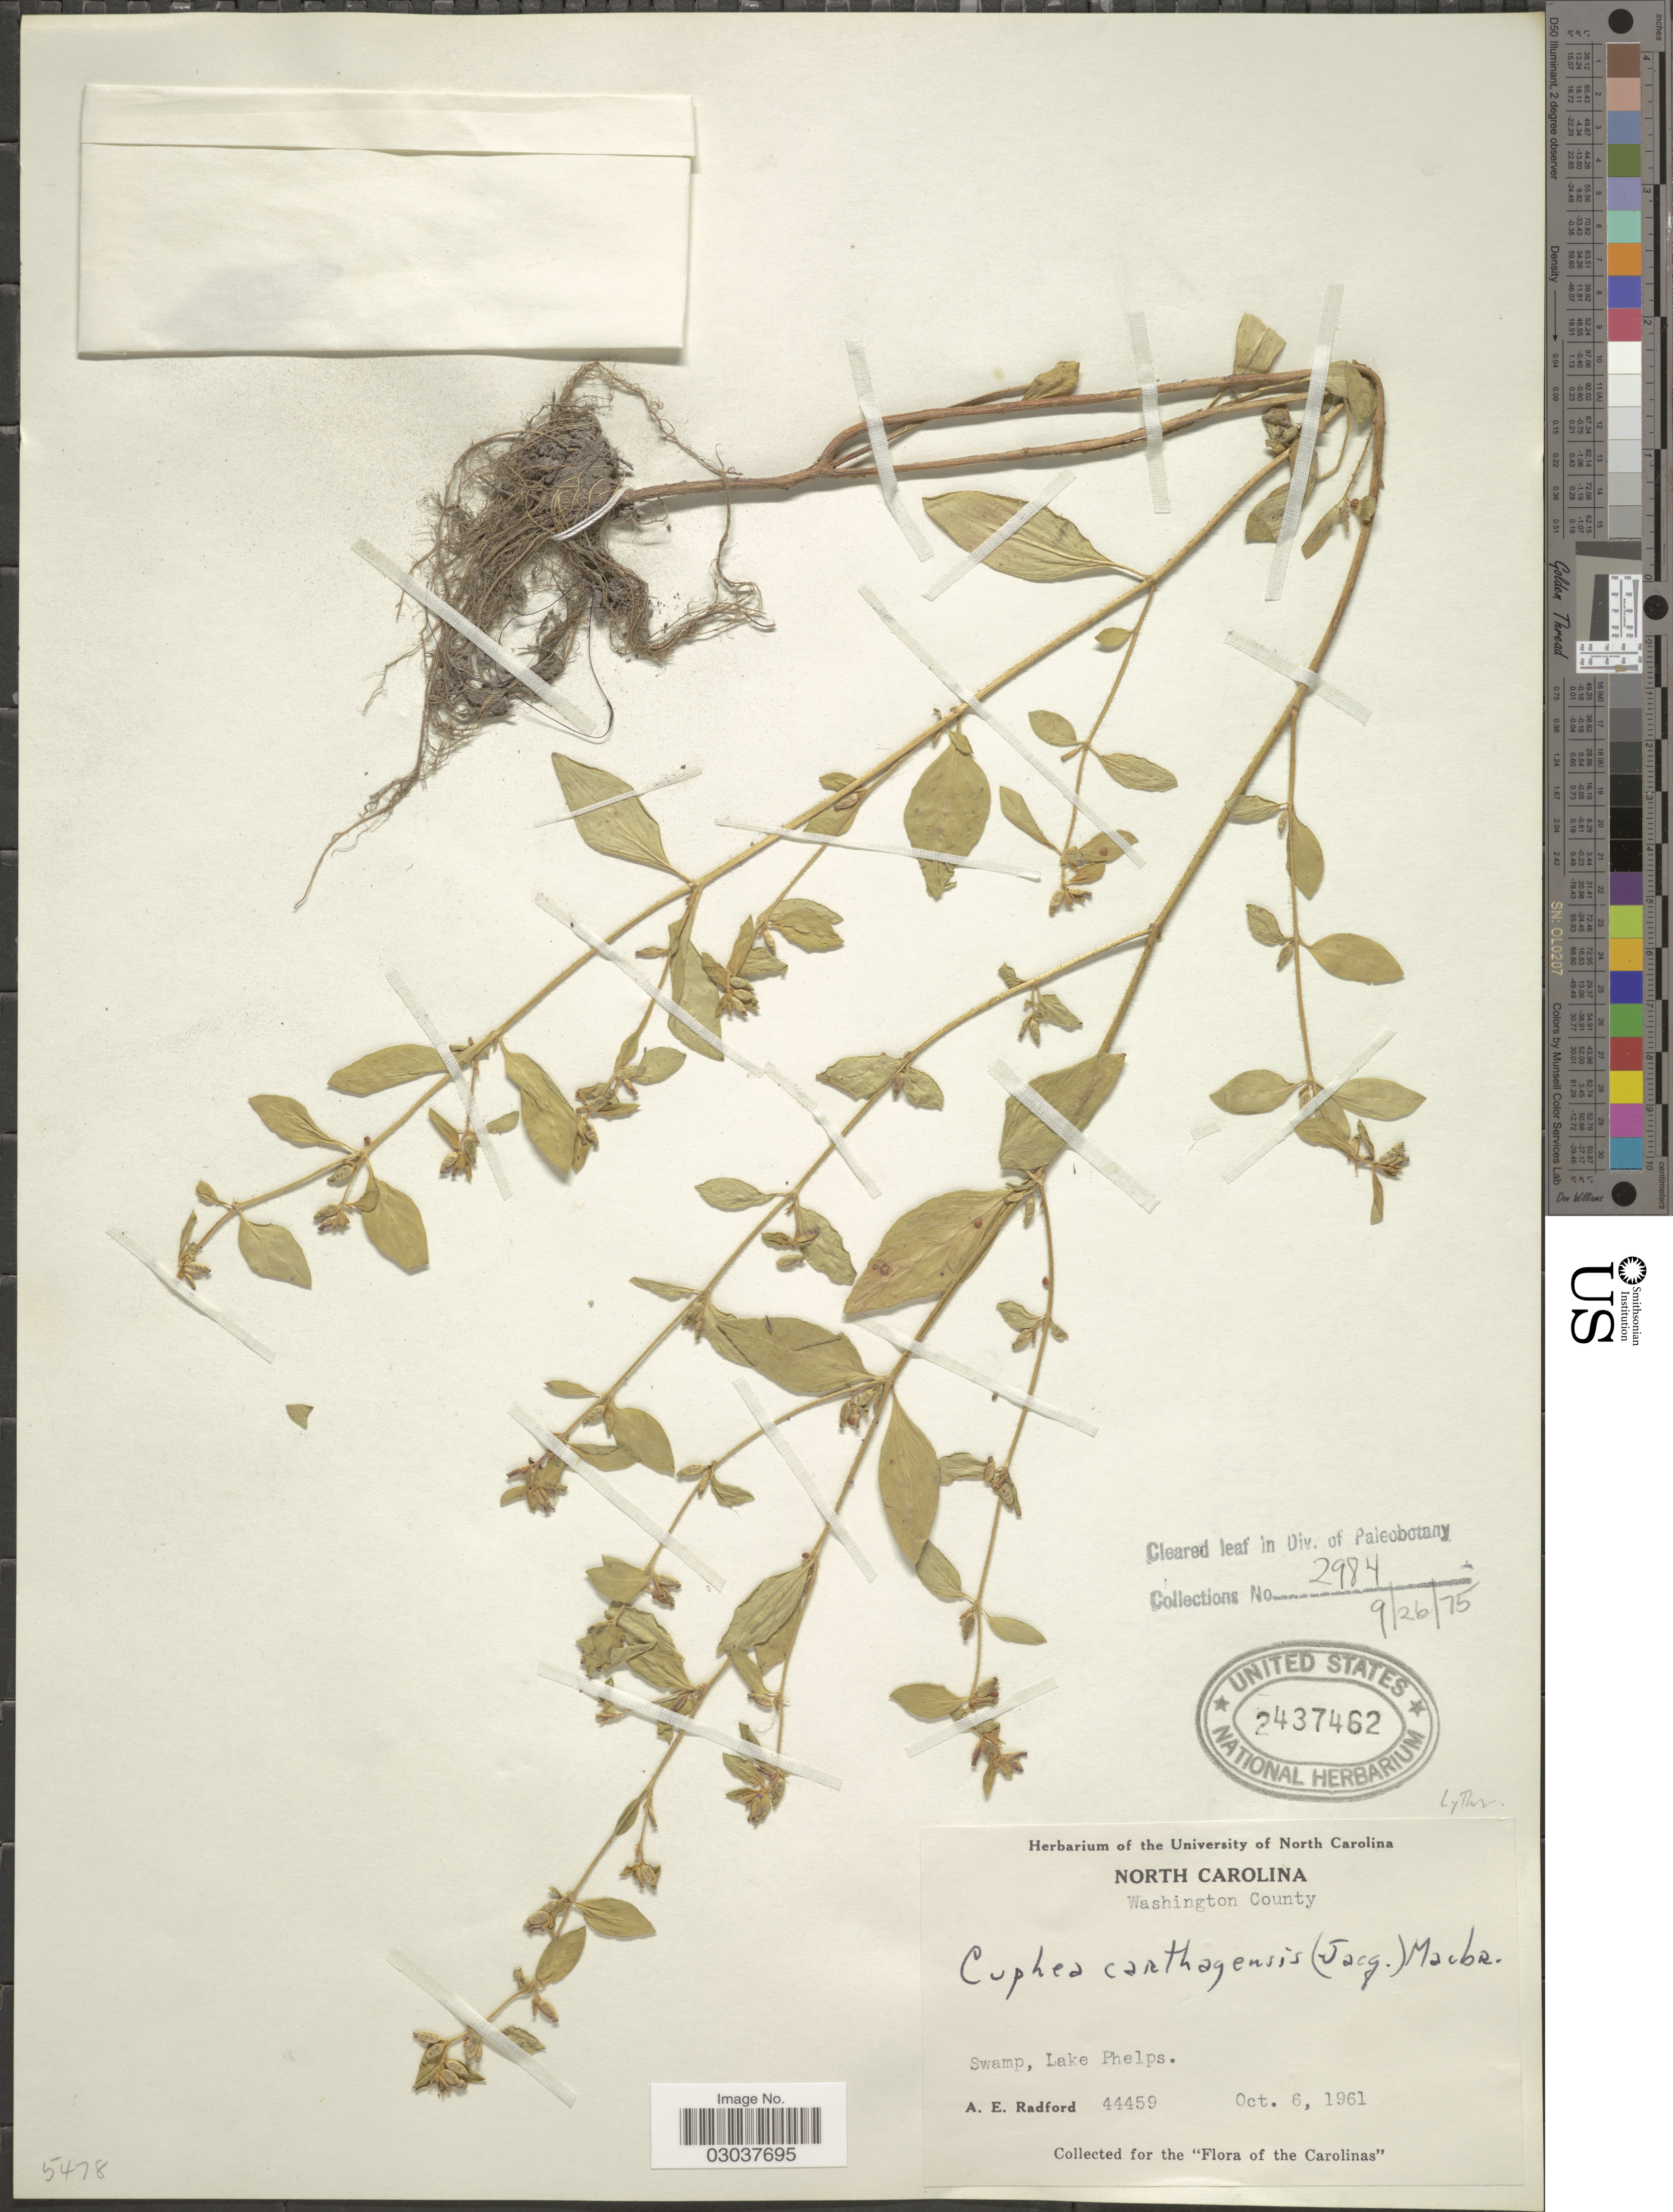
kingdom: Plantae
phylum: Tracheophyta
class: Magnoliopsida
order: Myrtales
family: Lythraceae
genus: Cuphea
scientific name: Cuphea carthagenensis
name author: (Jacq.) J.F. Macbr.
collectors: A. E. Radford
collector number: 44459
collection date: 1961-10-06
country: United States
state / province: North Carolina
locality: Washington County. Swamp, Lake Phelps.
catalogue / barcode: US 2437462